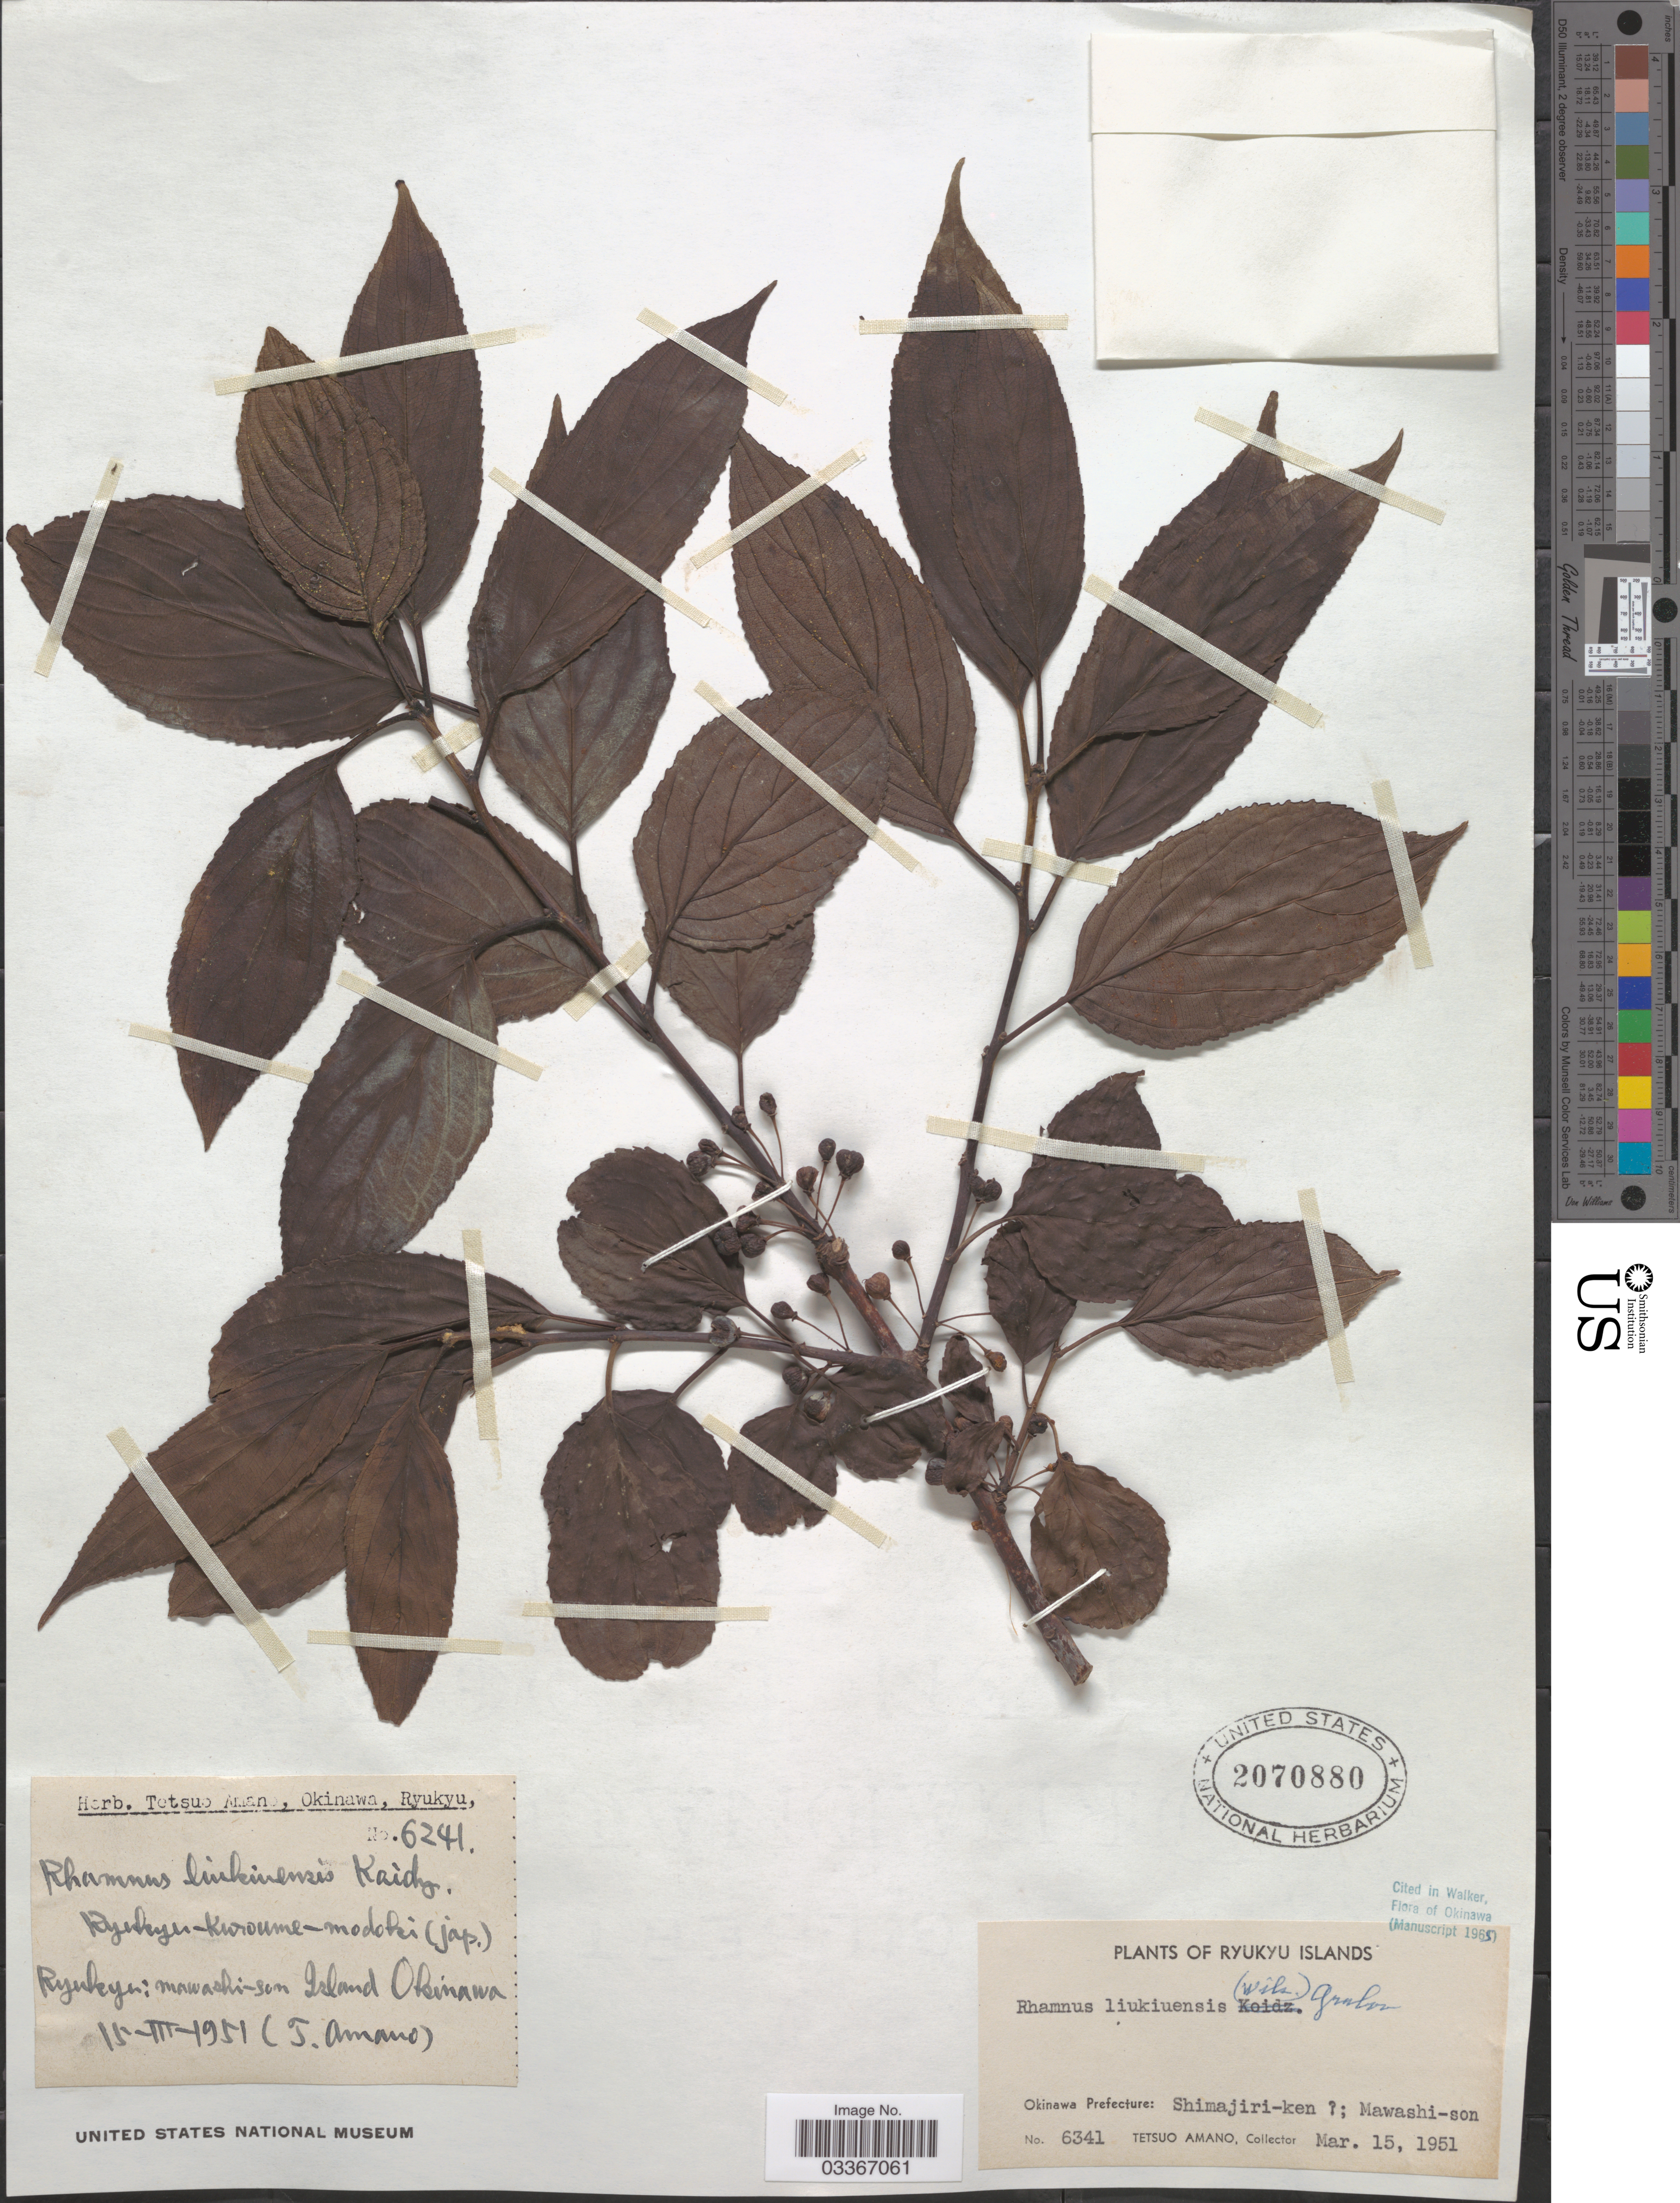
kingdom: Plantae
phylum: Tracheophyta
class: Magnoliopsida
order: Rosales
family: Rhamnaceae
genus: Rhamnus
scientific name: Rhamnus liukiuensis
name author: (E.H. Wilson) Koidz.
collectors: T. Amano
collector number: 6341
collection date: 1951-03-15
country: Japan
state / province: Okinawa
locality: Ryukyu Islands. Okinawa Prefecture: Shimajiri-ken [unsure placement]; Mawashi-son Island Okinawa.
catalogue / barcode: US 2070880